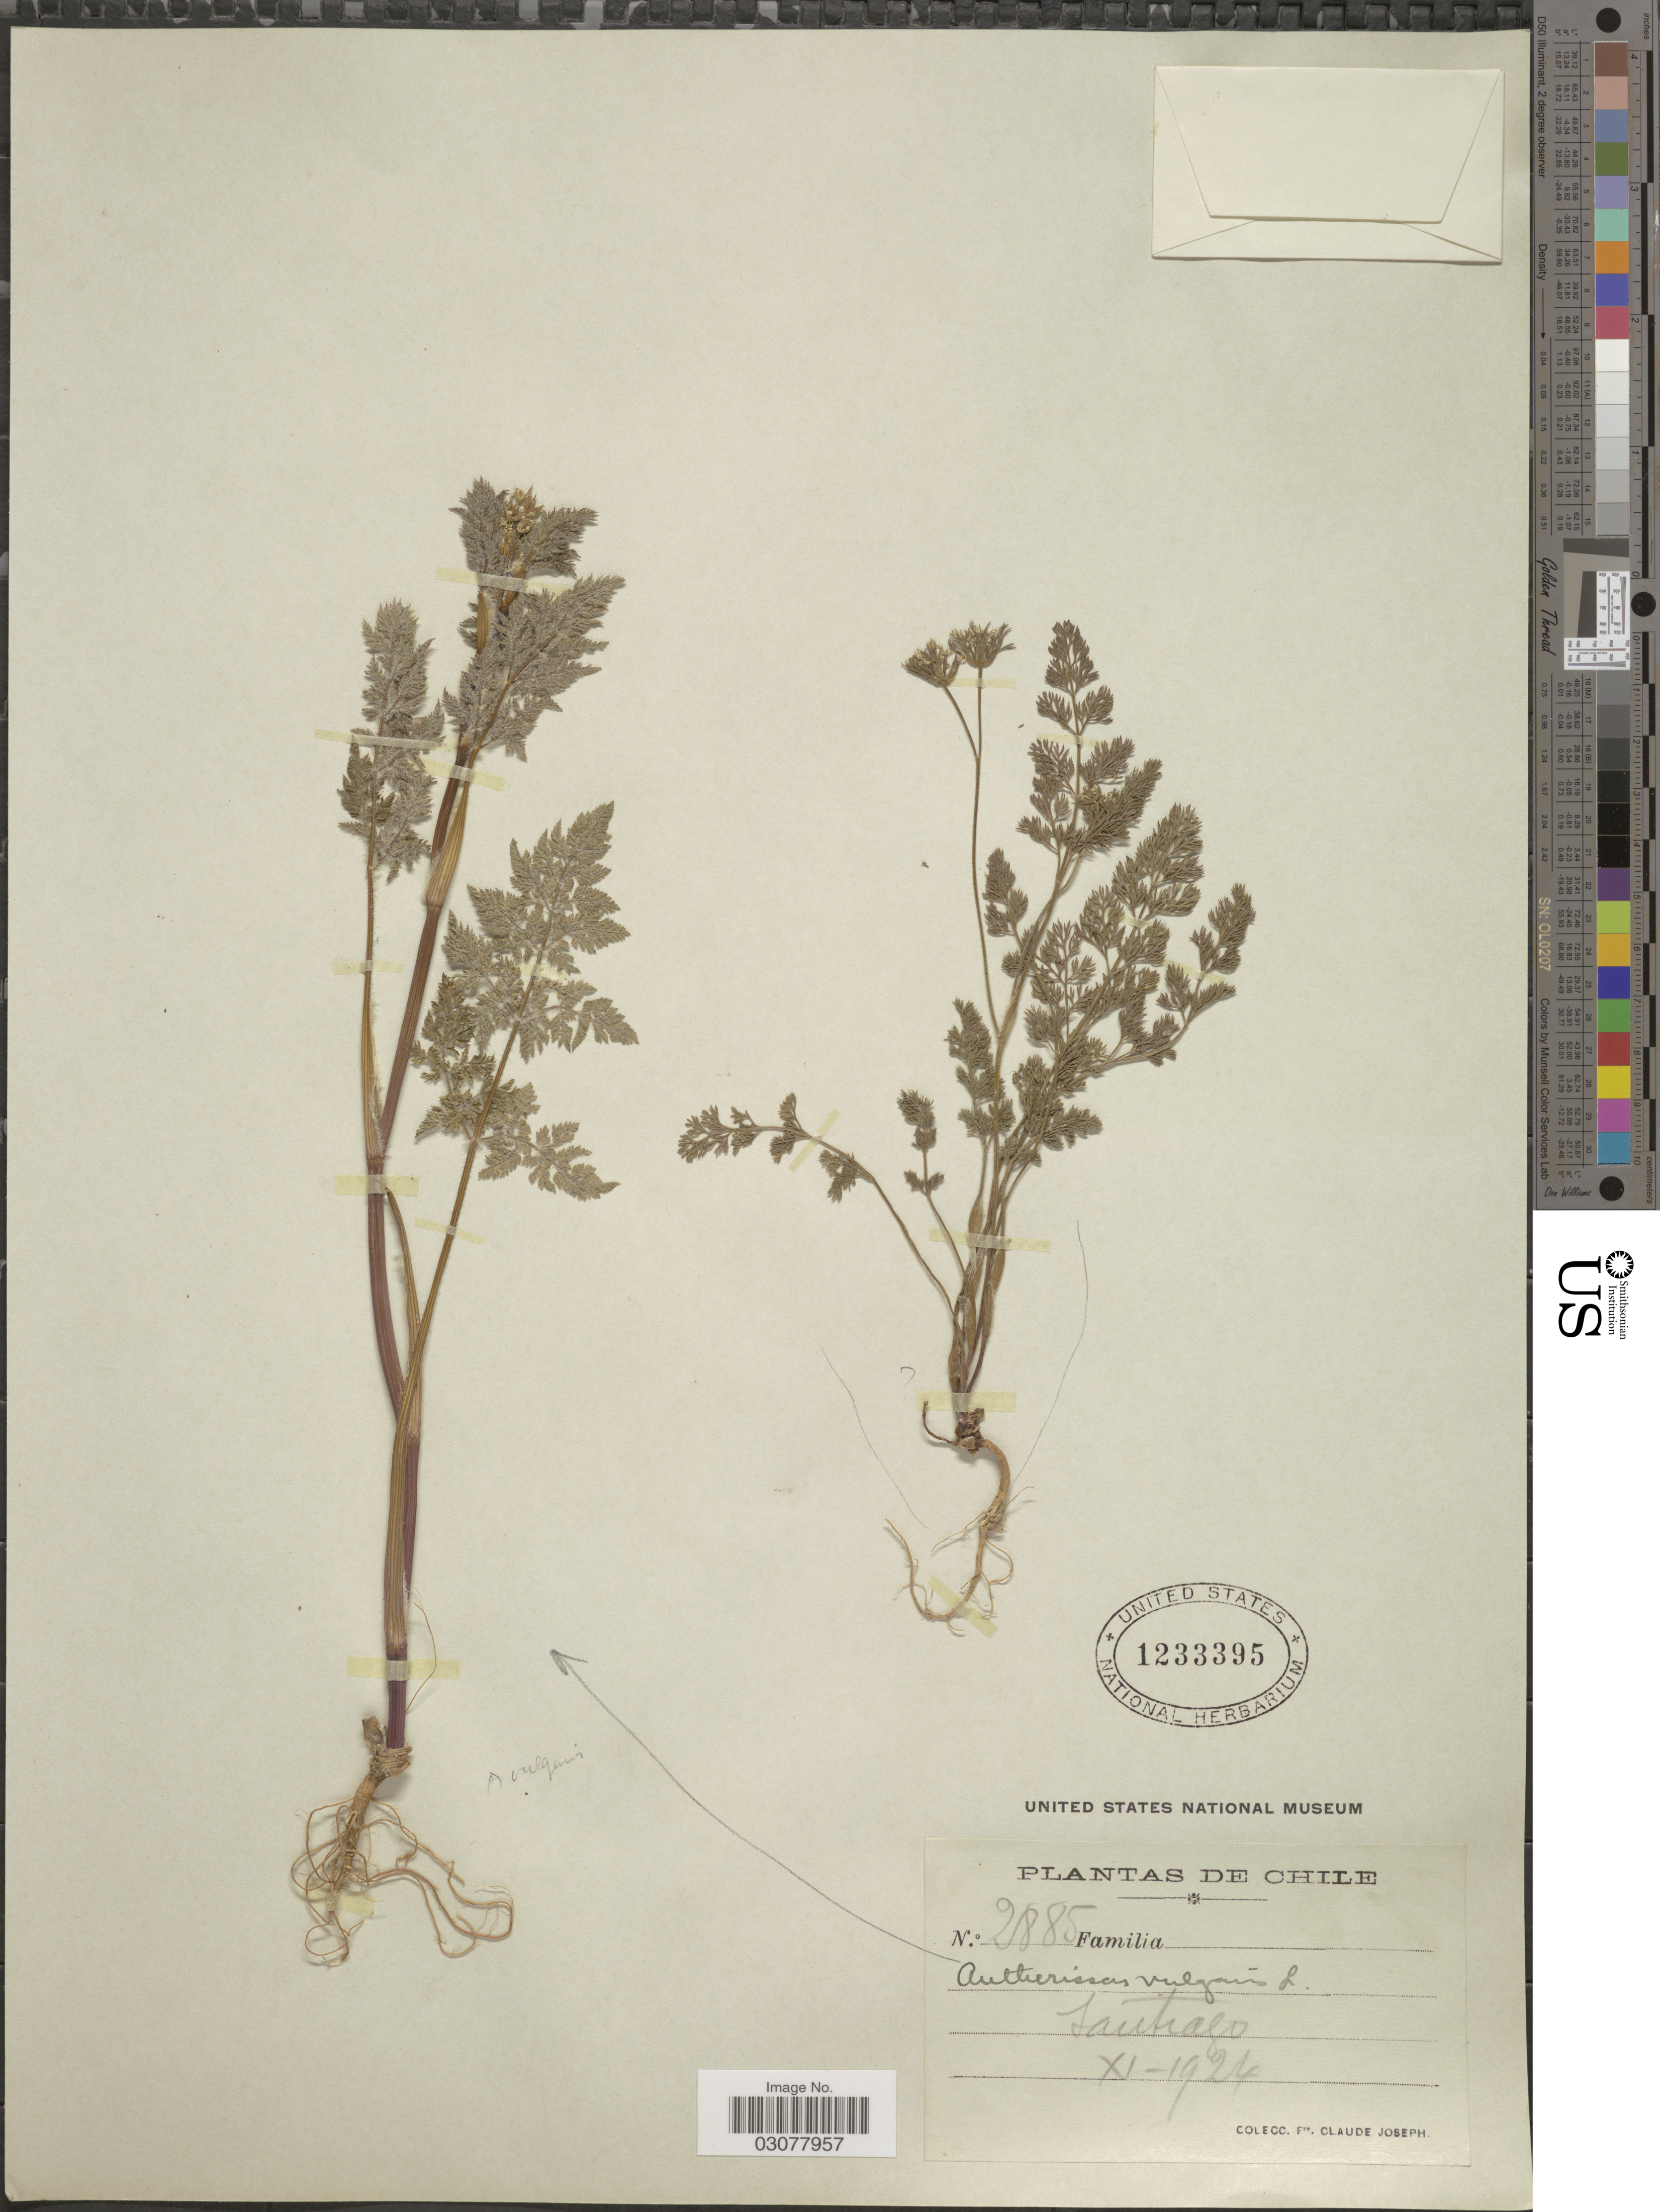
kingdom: Plantae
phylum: Tracheophyta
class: Magnoliopsida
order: Apiales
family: Apiaceae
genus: Anthriscus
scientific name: Anthriscus caucalis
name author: M. Bieb.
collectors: Bro. Claude-Joseph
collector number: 2885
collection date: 1924-11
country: Chile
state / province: Región Metropolitana (RM)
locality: Santiago.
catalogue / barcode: US 1233395